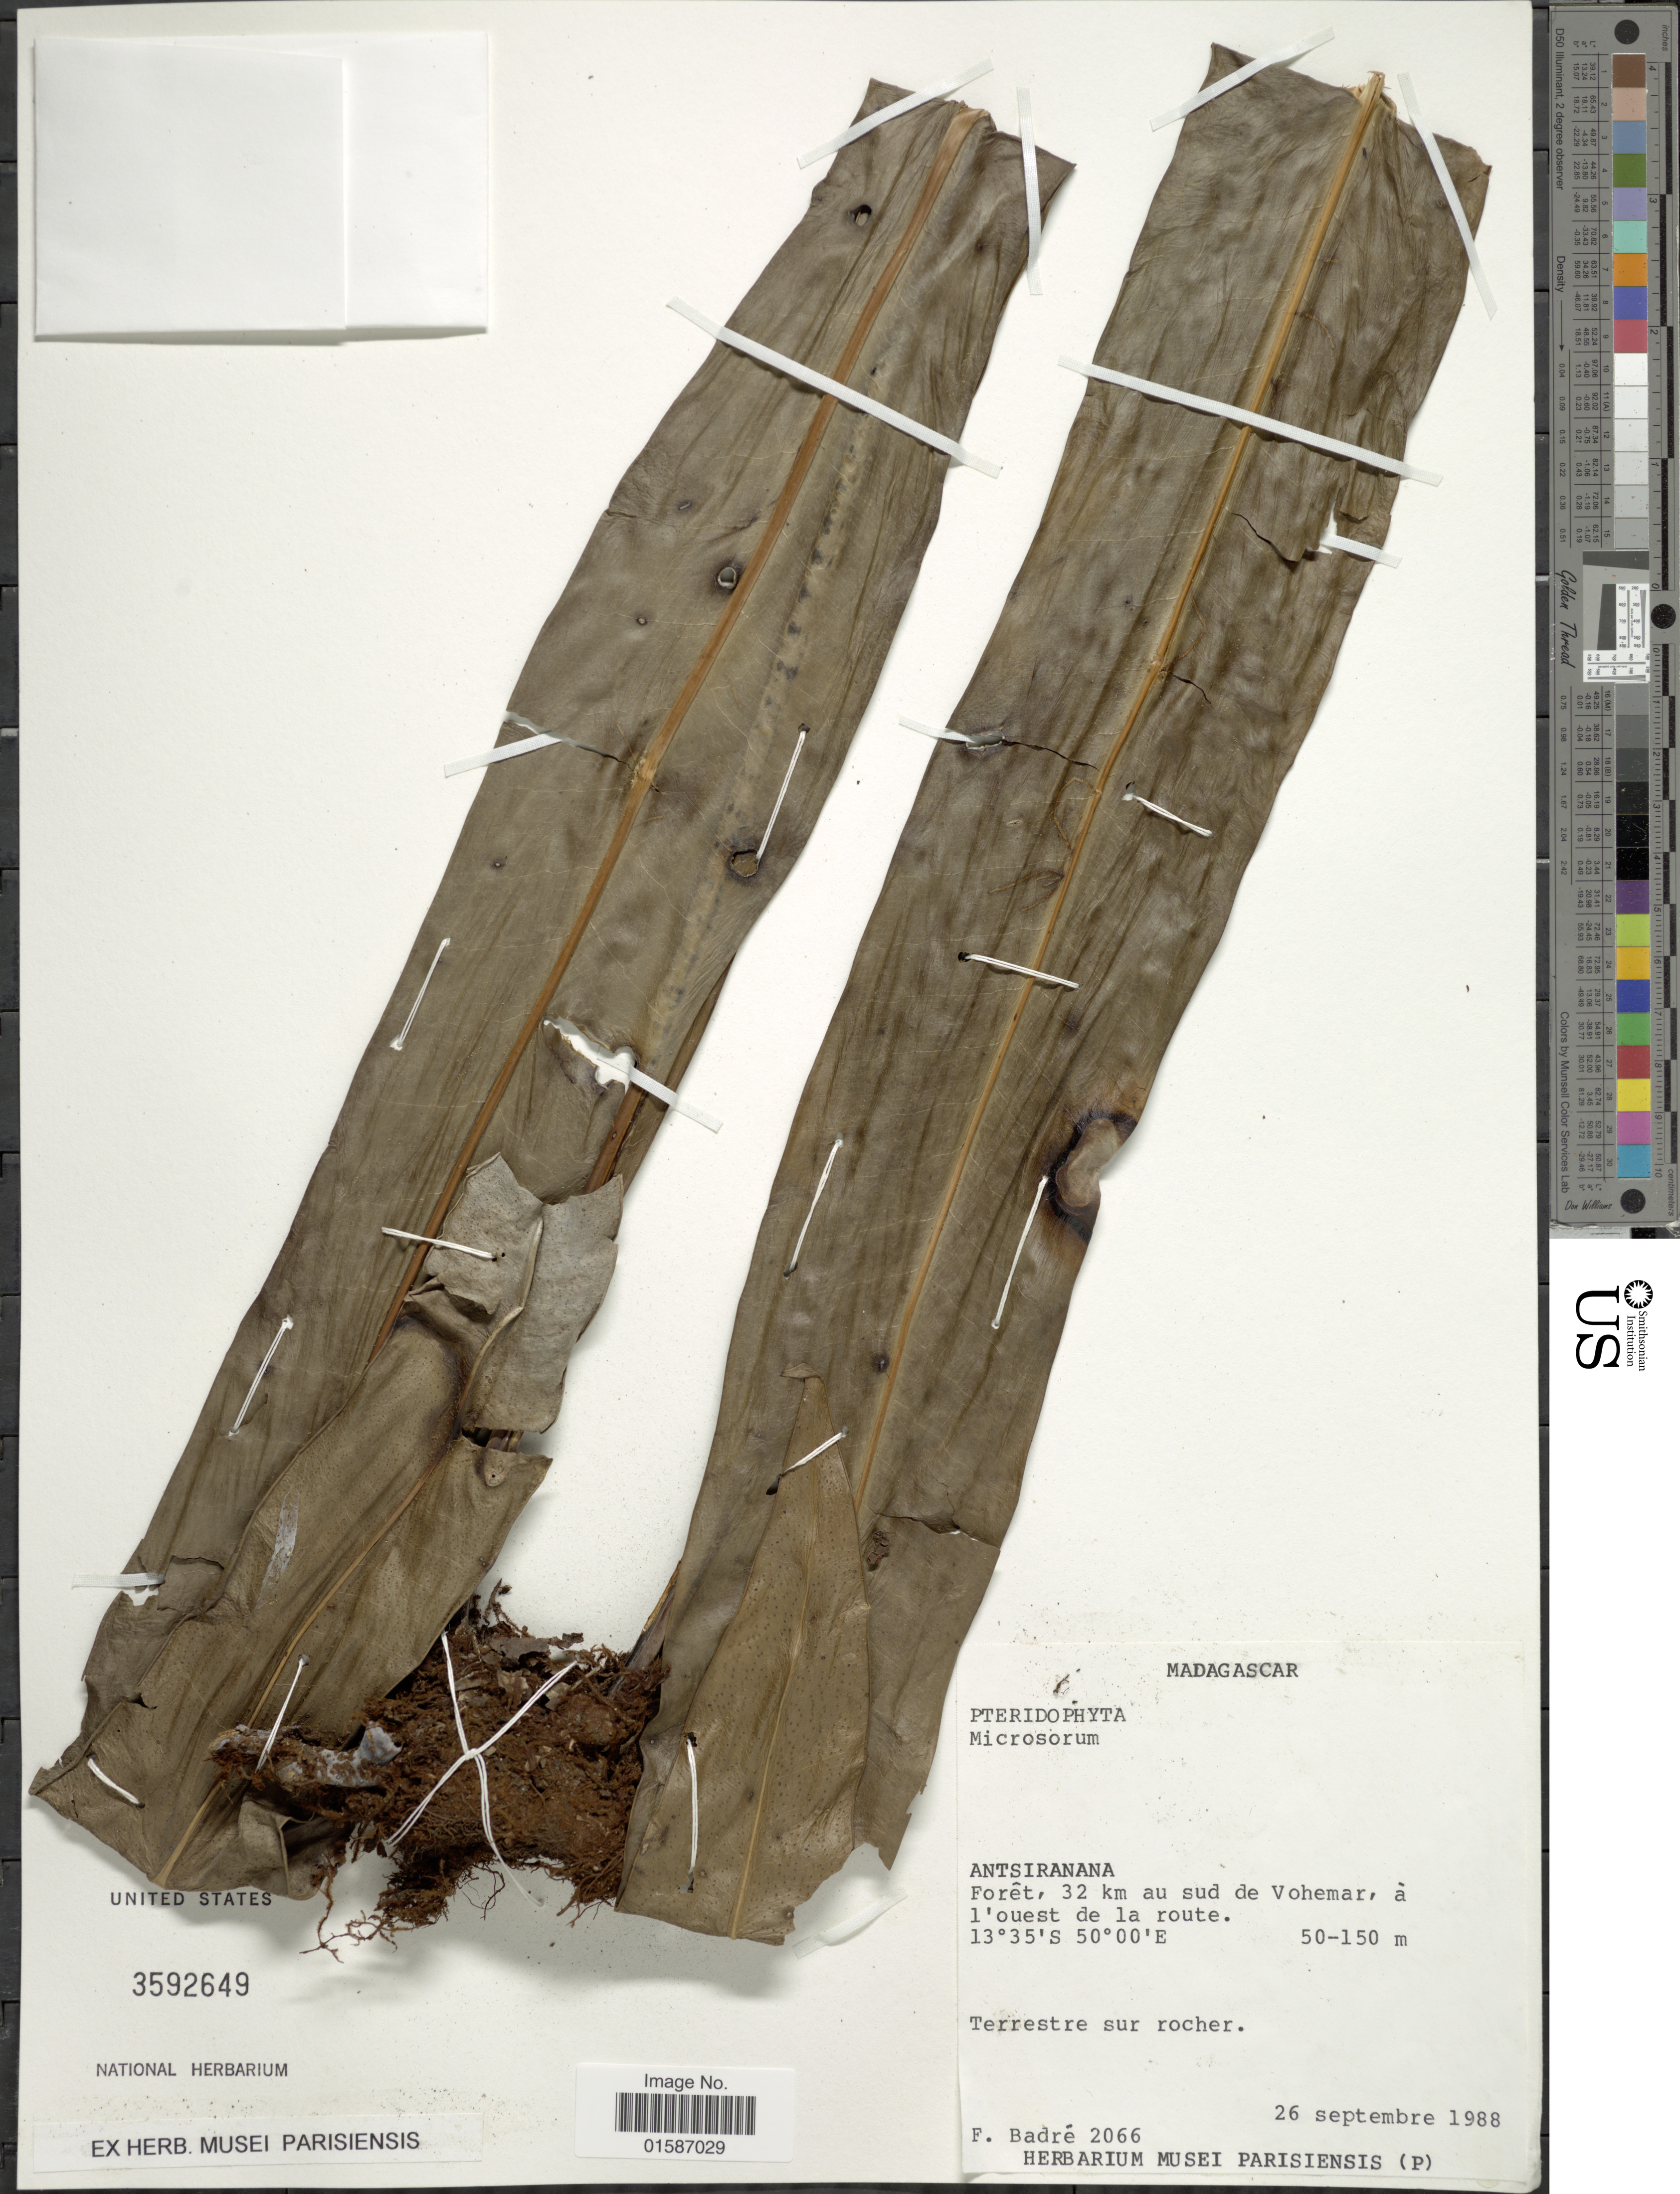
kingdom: Plantae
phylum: Tracheophyta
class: Polypodiopsida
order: Polypodiales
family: Polypodiaceae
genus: Microsorum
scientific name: Microsorum punctatum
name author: (L.) Copel.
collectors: F. Badré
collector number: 2066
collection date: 1988-09-26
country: Madagascar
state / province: Sava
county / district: Vohémar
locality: Forêt, 32 km au sud de Vohemar, à l'ouest de la route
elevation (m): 50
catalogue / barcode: US 3592649